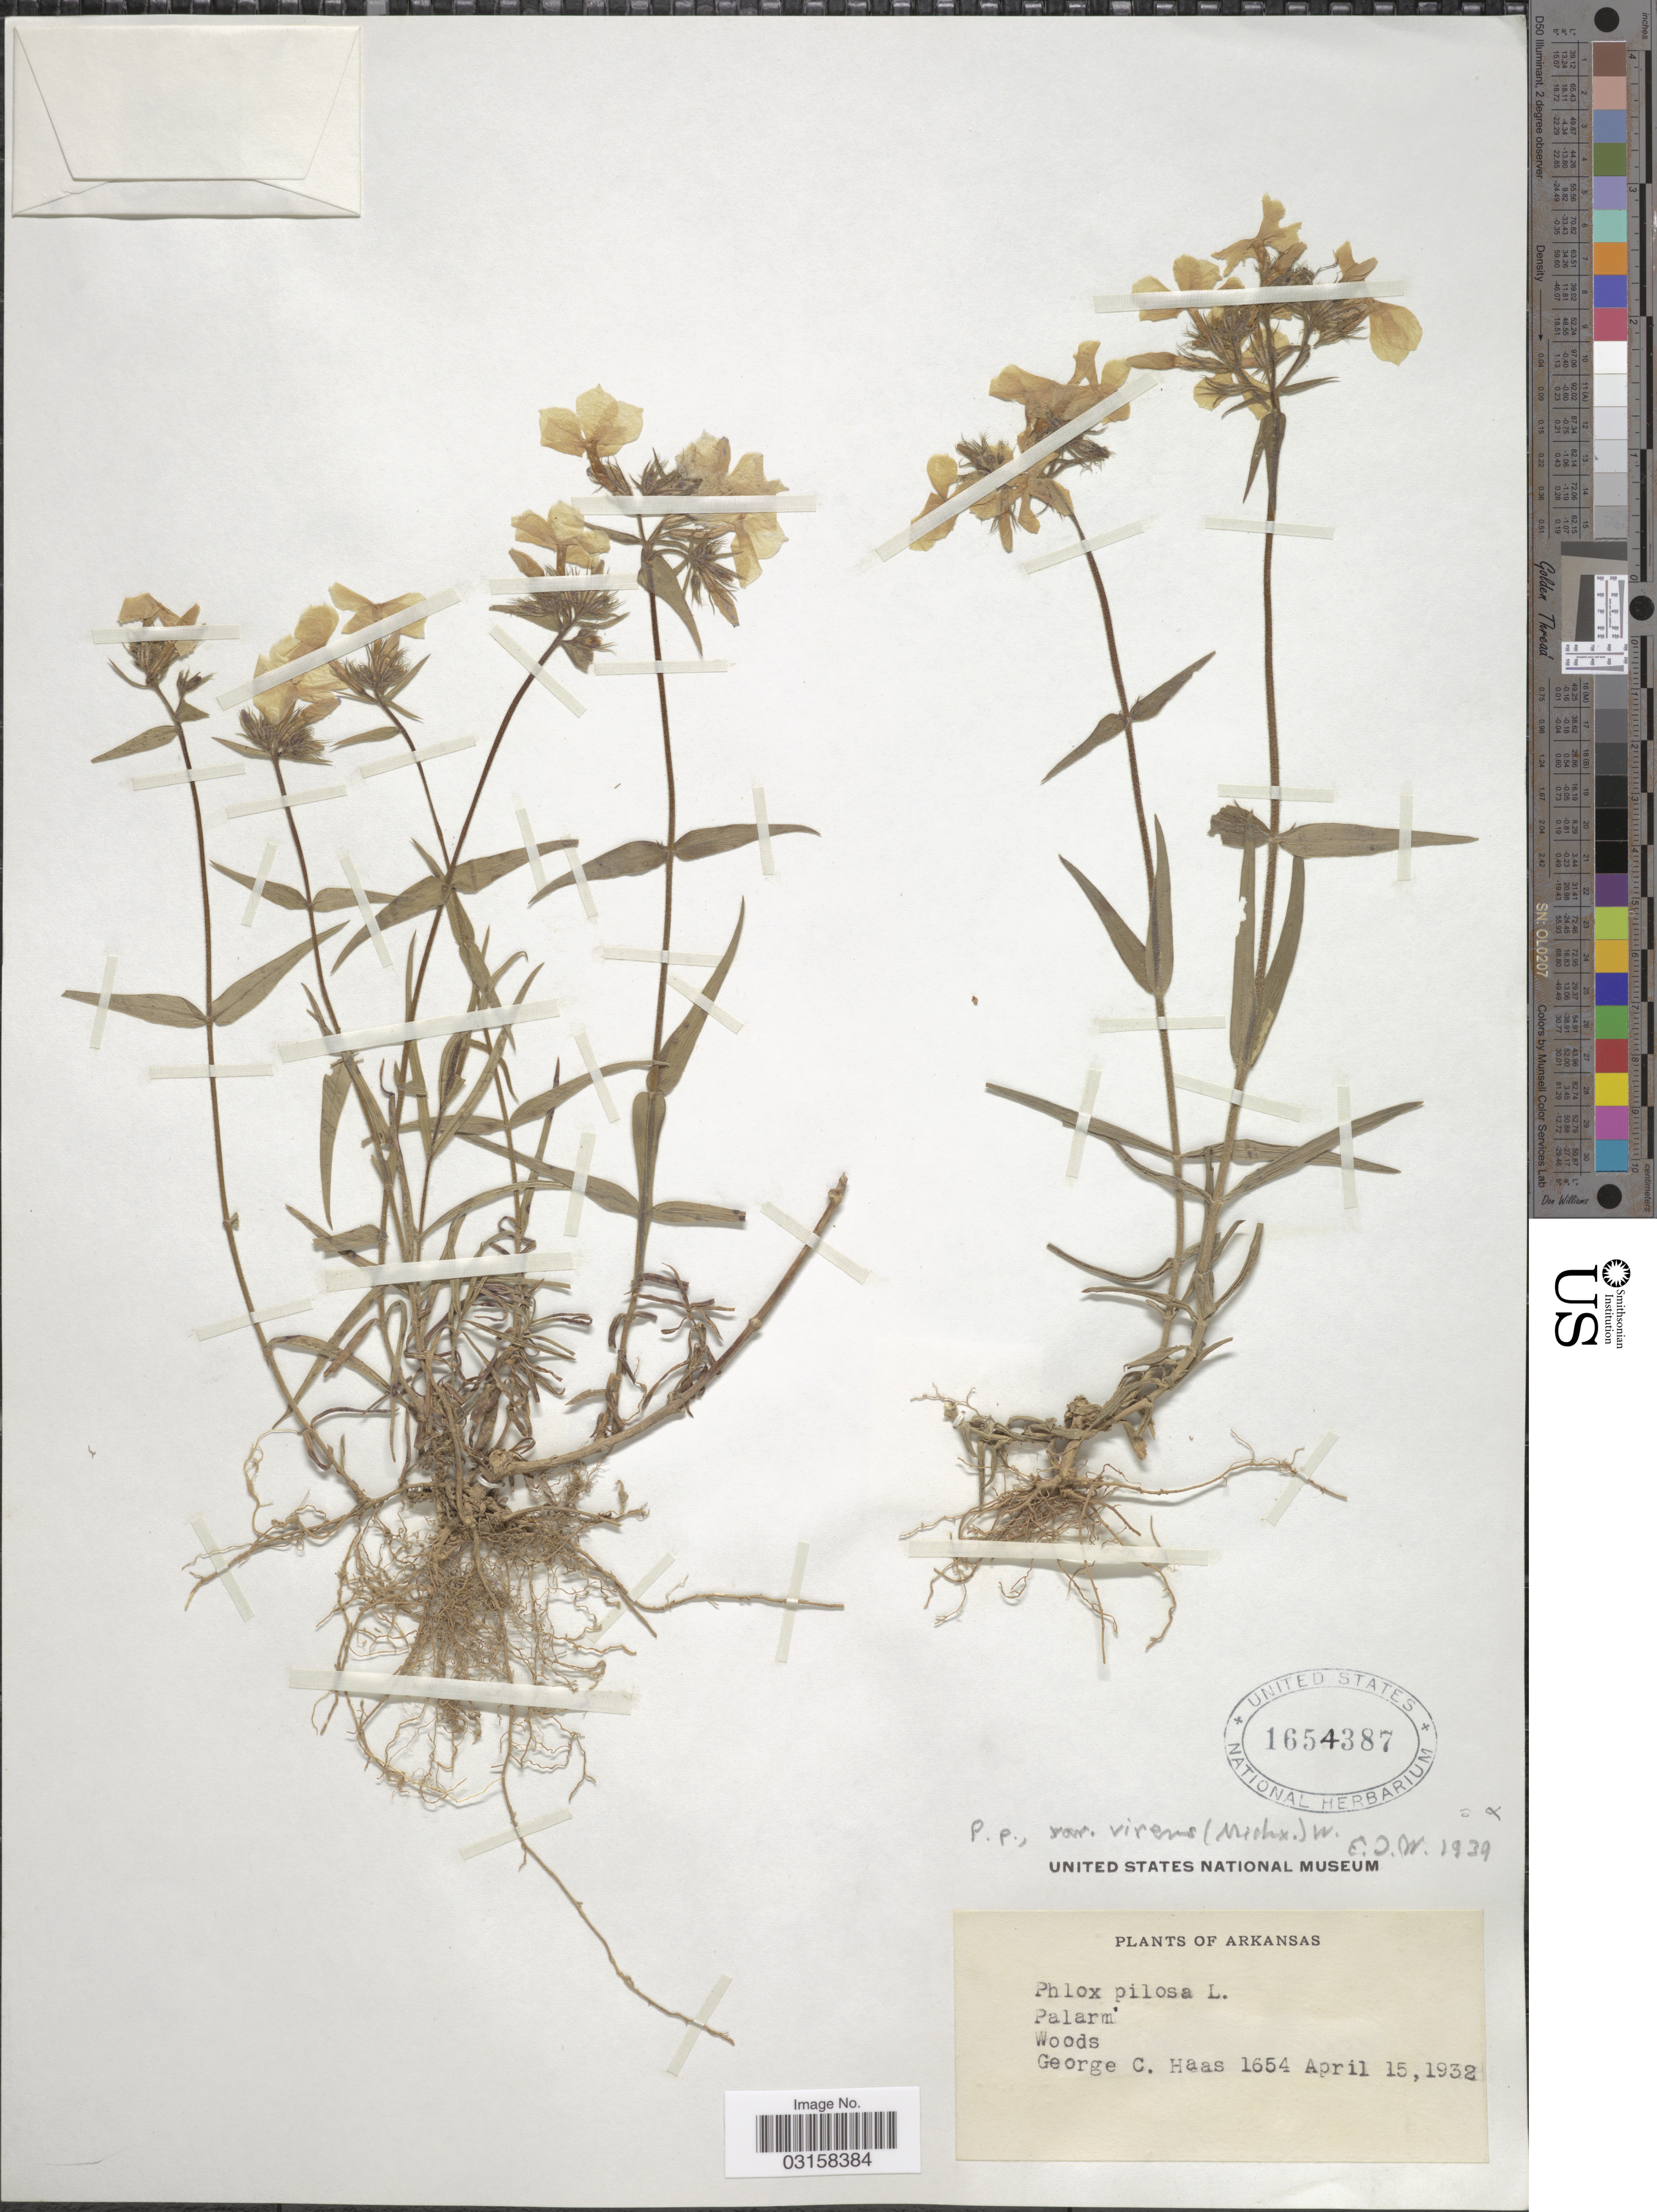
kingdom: Plantae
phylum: Tracheophyta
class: Magnoliopsida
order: Ericales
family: Polemoniaceae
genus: Phlox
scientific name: Phlox pilosa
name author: L.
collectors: G. Haas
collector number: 1654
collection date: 1932-04-15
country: United States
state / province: Arkansas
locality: Palarm.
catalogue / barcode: US 1654387